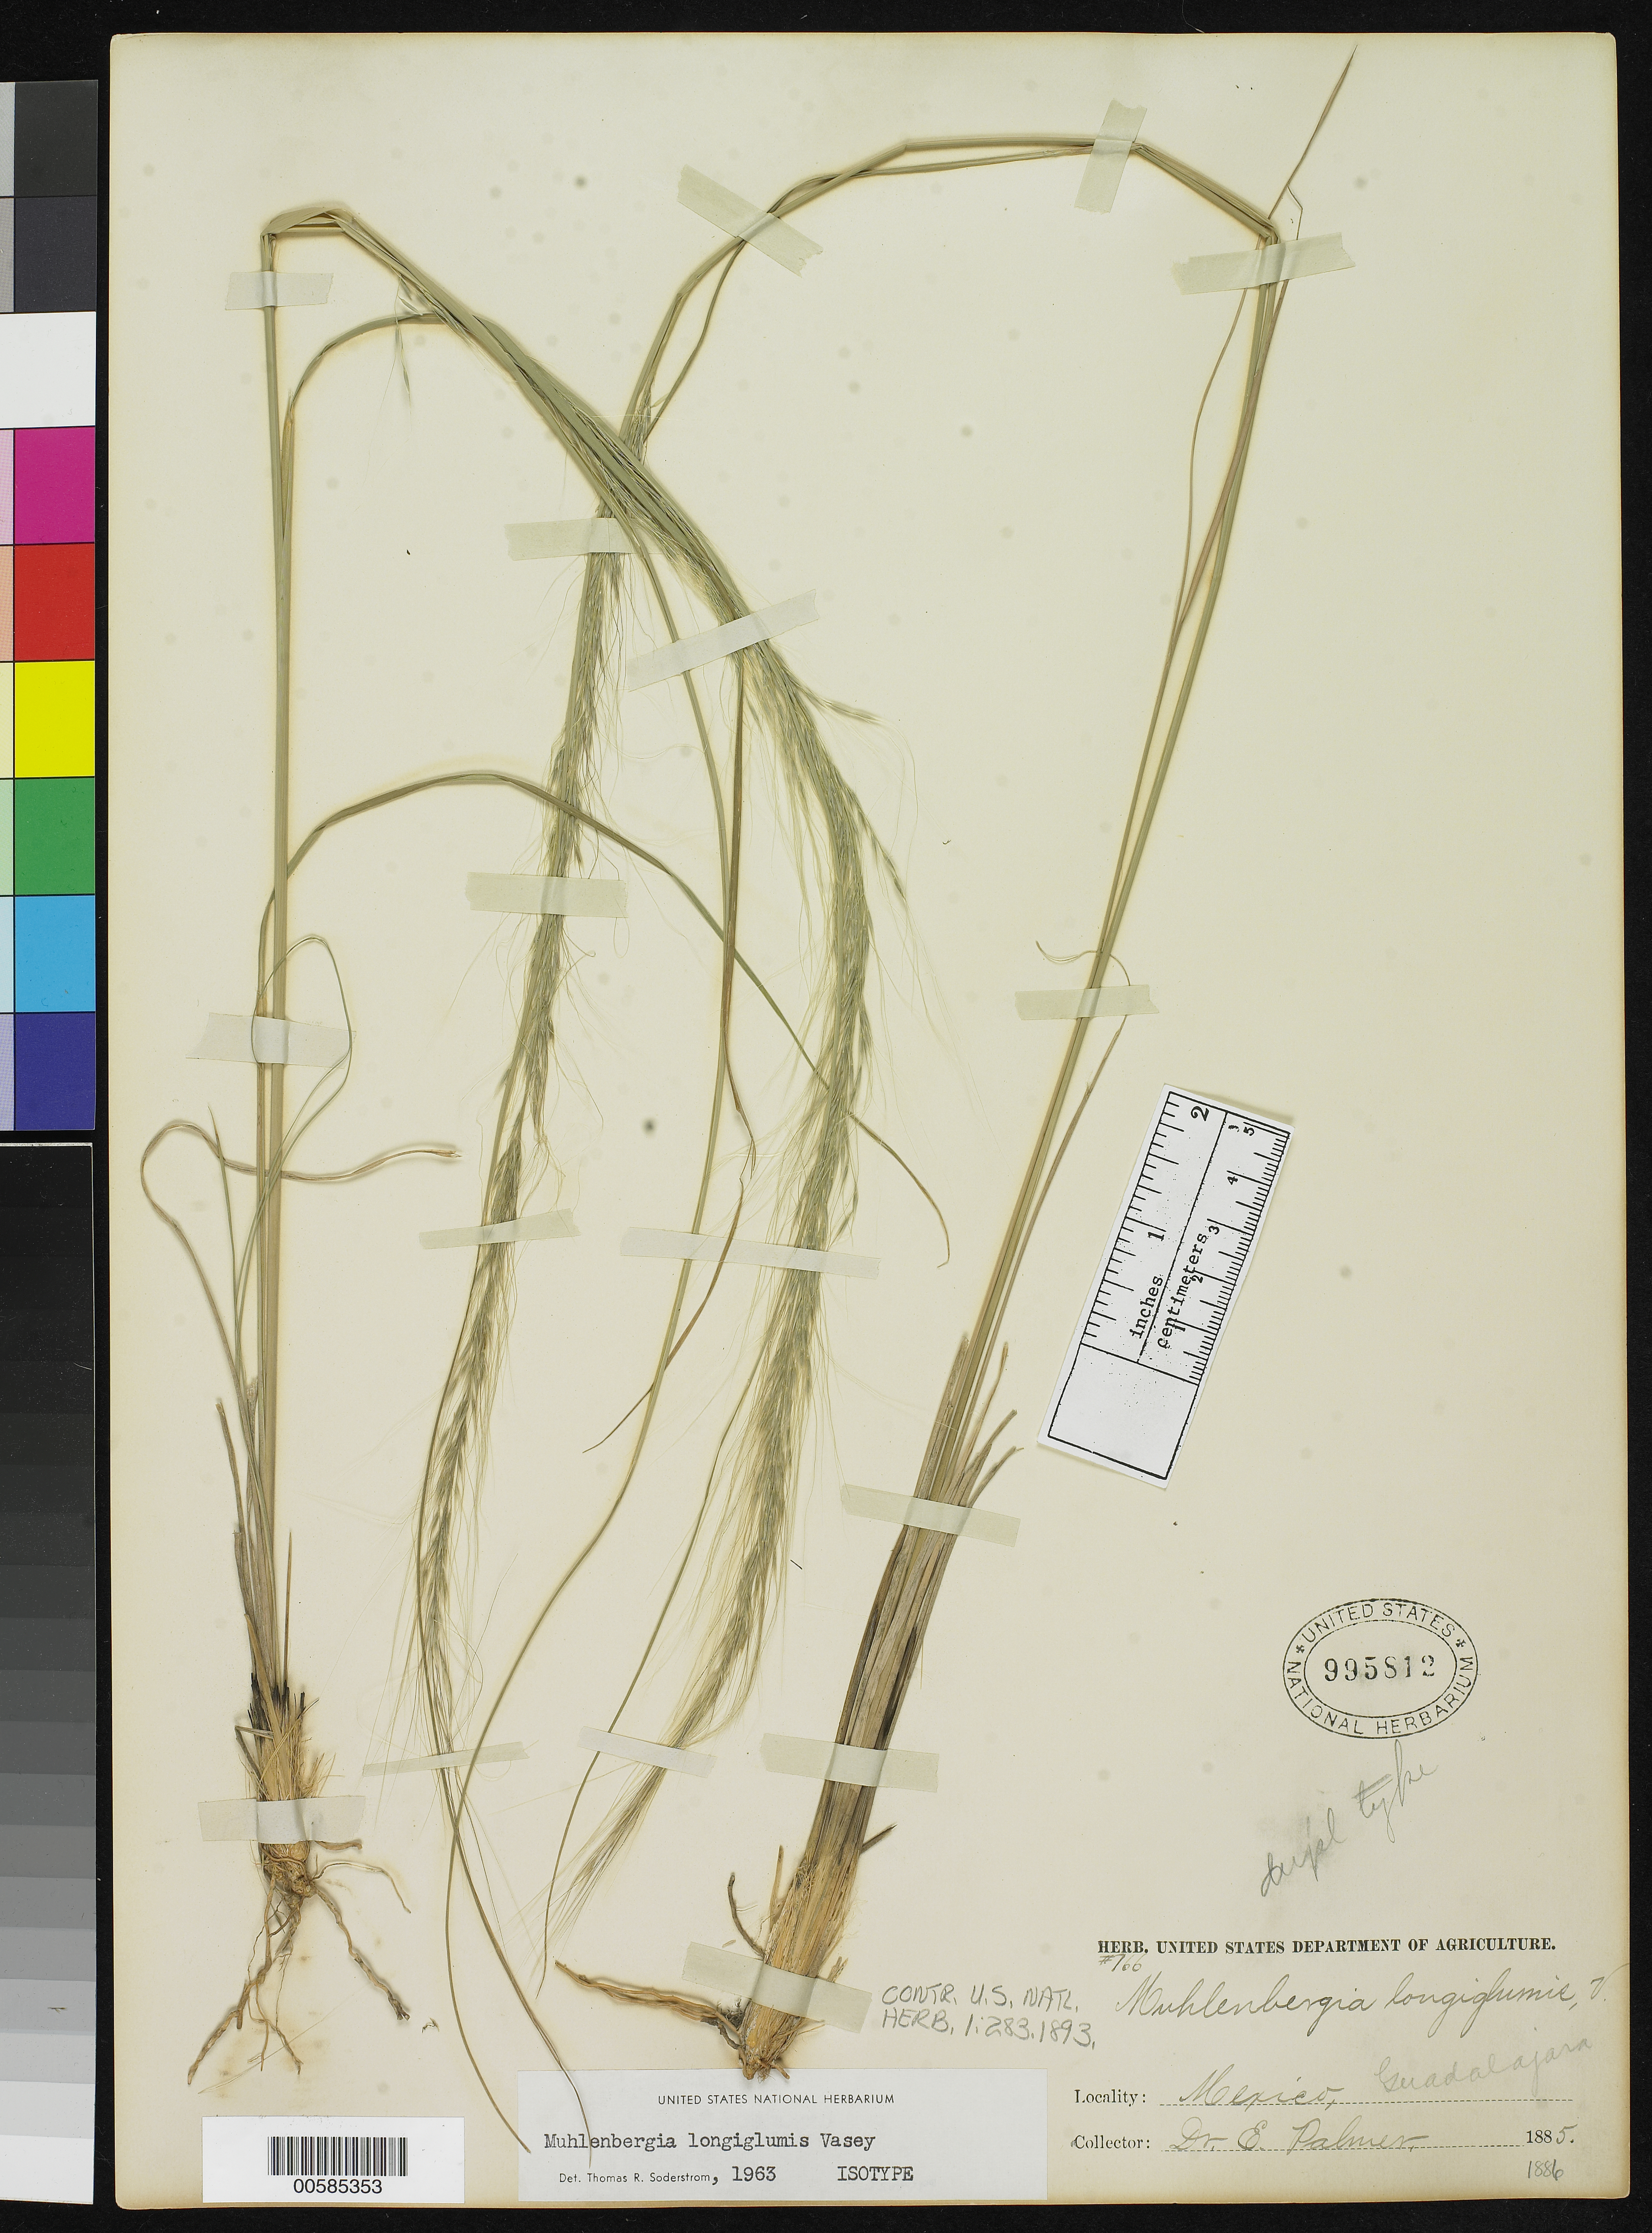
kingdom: Plantae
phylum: Tracheophyta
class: Liliopsida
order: Poales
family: Poaceae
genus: Muhlenbergia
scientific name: Muhlenbergia longiglumis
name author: Vasey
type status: Isotype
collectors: E. Palmer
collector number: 766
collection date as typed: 1885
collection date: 1885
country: Mexico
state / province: Jalisco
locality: Guadalajara.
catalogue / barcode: US 995812